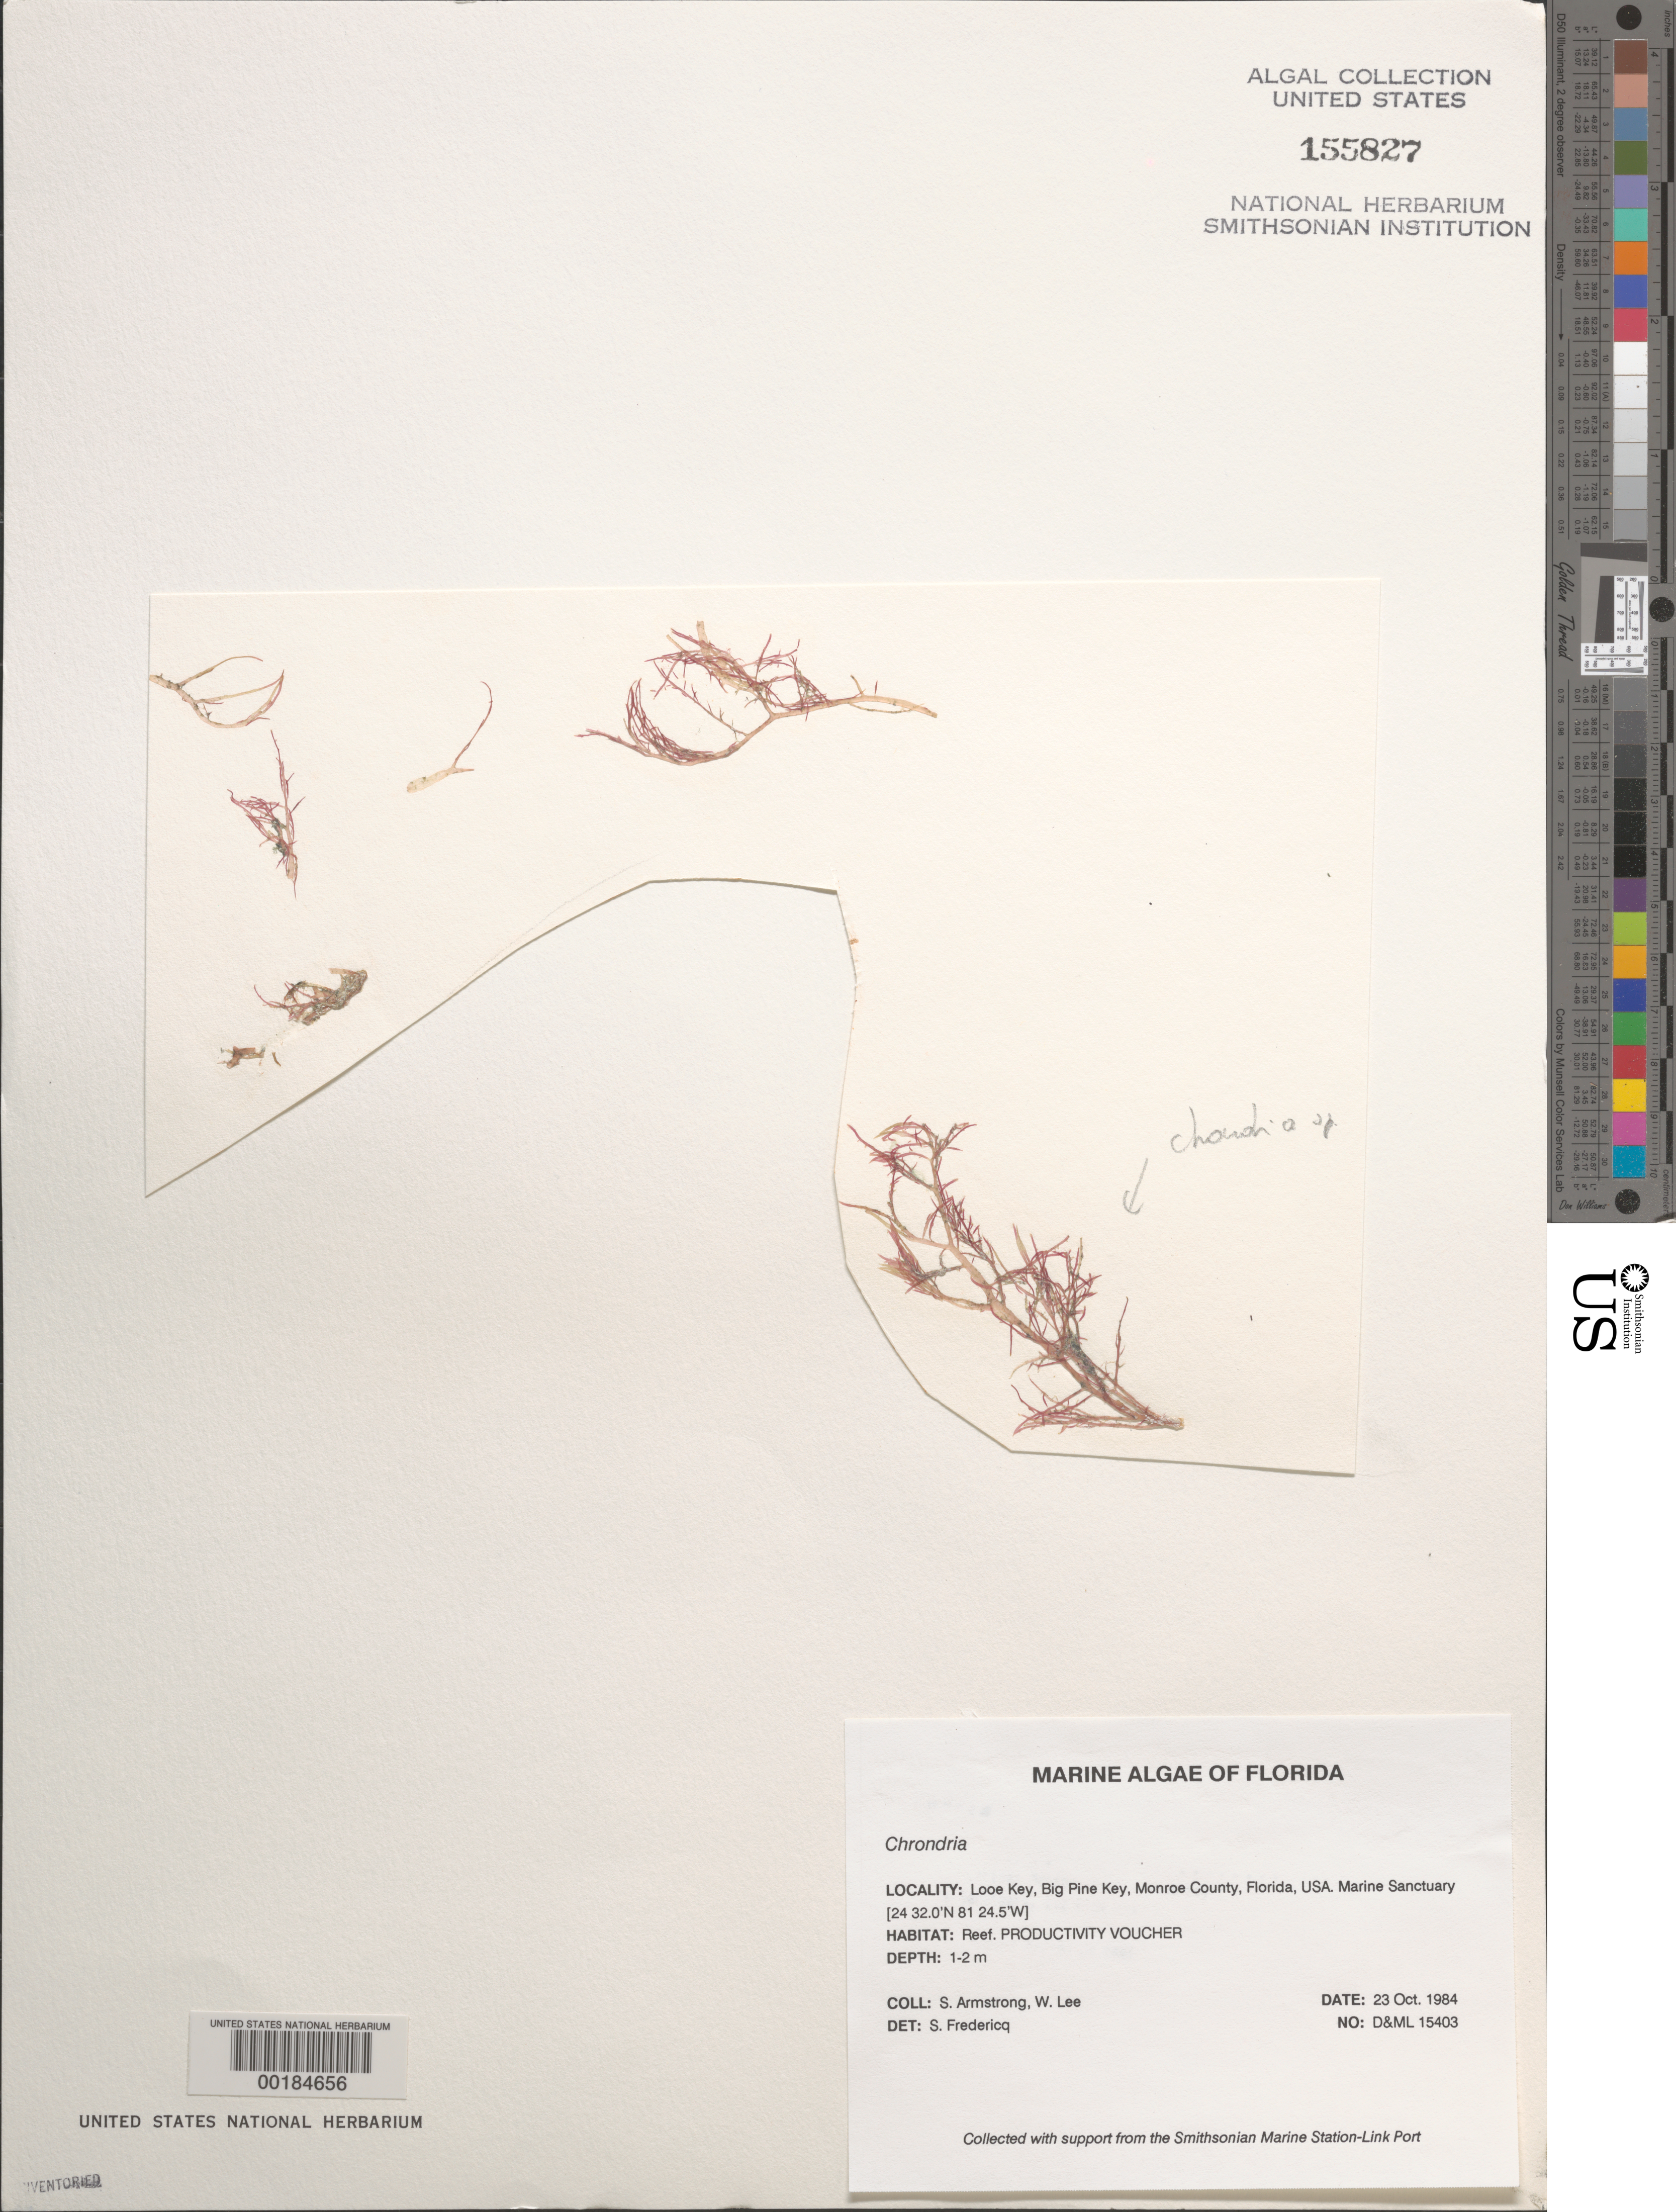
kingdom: Plantae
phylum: Rhodophyta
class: Florideophyceae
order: Ceramiales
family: Rhodomelaceae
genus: Chondria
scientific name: Chondria sp.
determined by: Fredericq, S.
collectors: S. Armstrong & W. Lee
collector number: D&ML 15403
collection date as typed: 23 Oct 1984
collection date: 1984-10-23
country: United States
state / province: Florida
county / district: Monroe County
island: Looe Key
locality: Looe Key National Marine Sanctuary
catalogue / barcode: US 155827